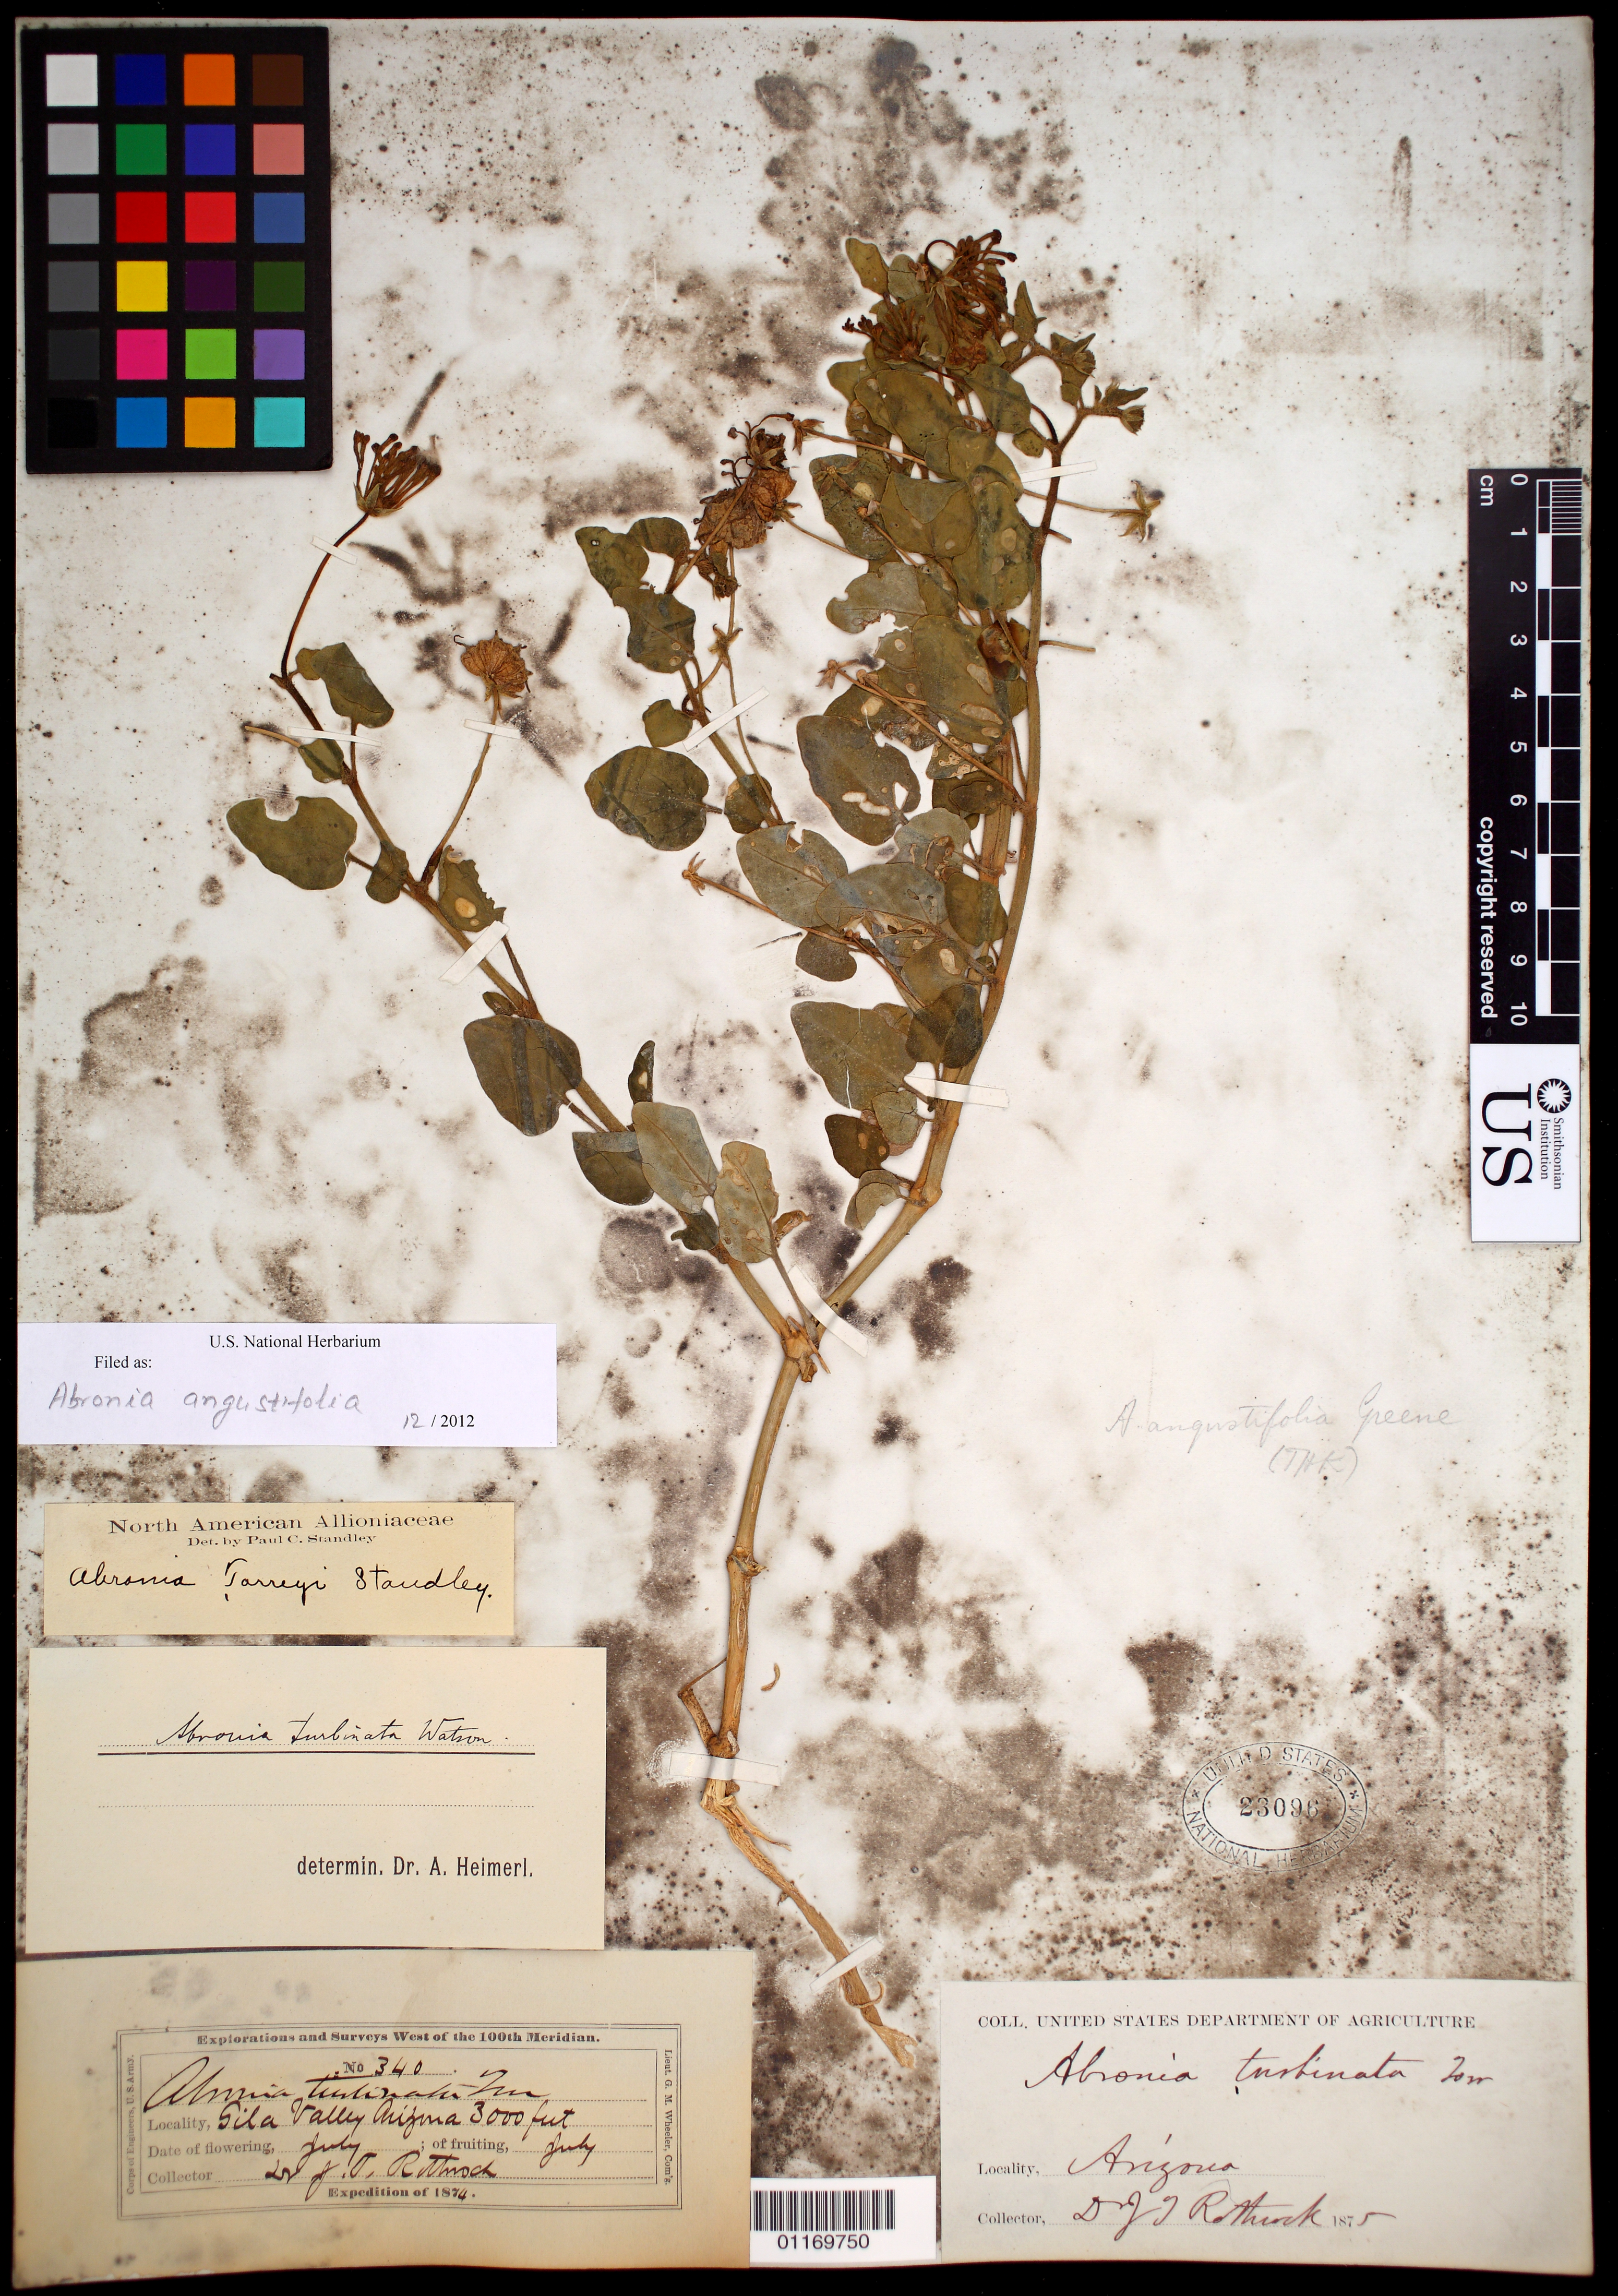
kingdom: Plantae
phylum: Tracheophyta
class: Magnoliopsida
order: Caryophyllales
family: Nyctaginaceae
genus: Abronia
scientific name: Abronia angustifolia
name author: Greene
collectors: J. T. Rothrock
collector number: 340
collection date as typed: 1874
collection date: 1874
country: United States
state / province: Arizona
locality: Gila Valley.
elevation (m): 914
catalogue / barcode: US 23096